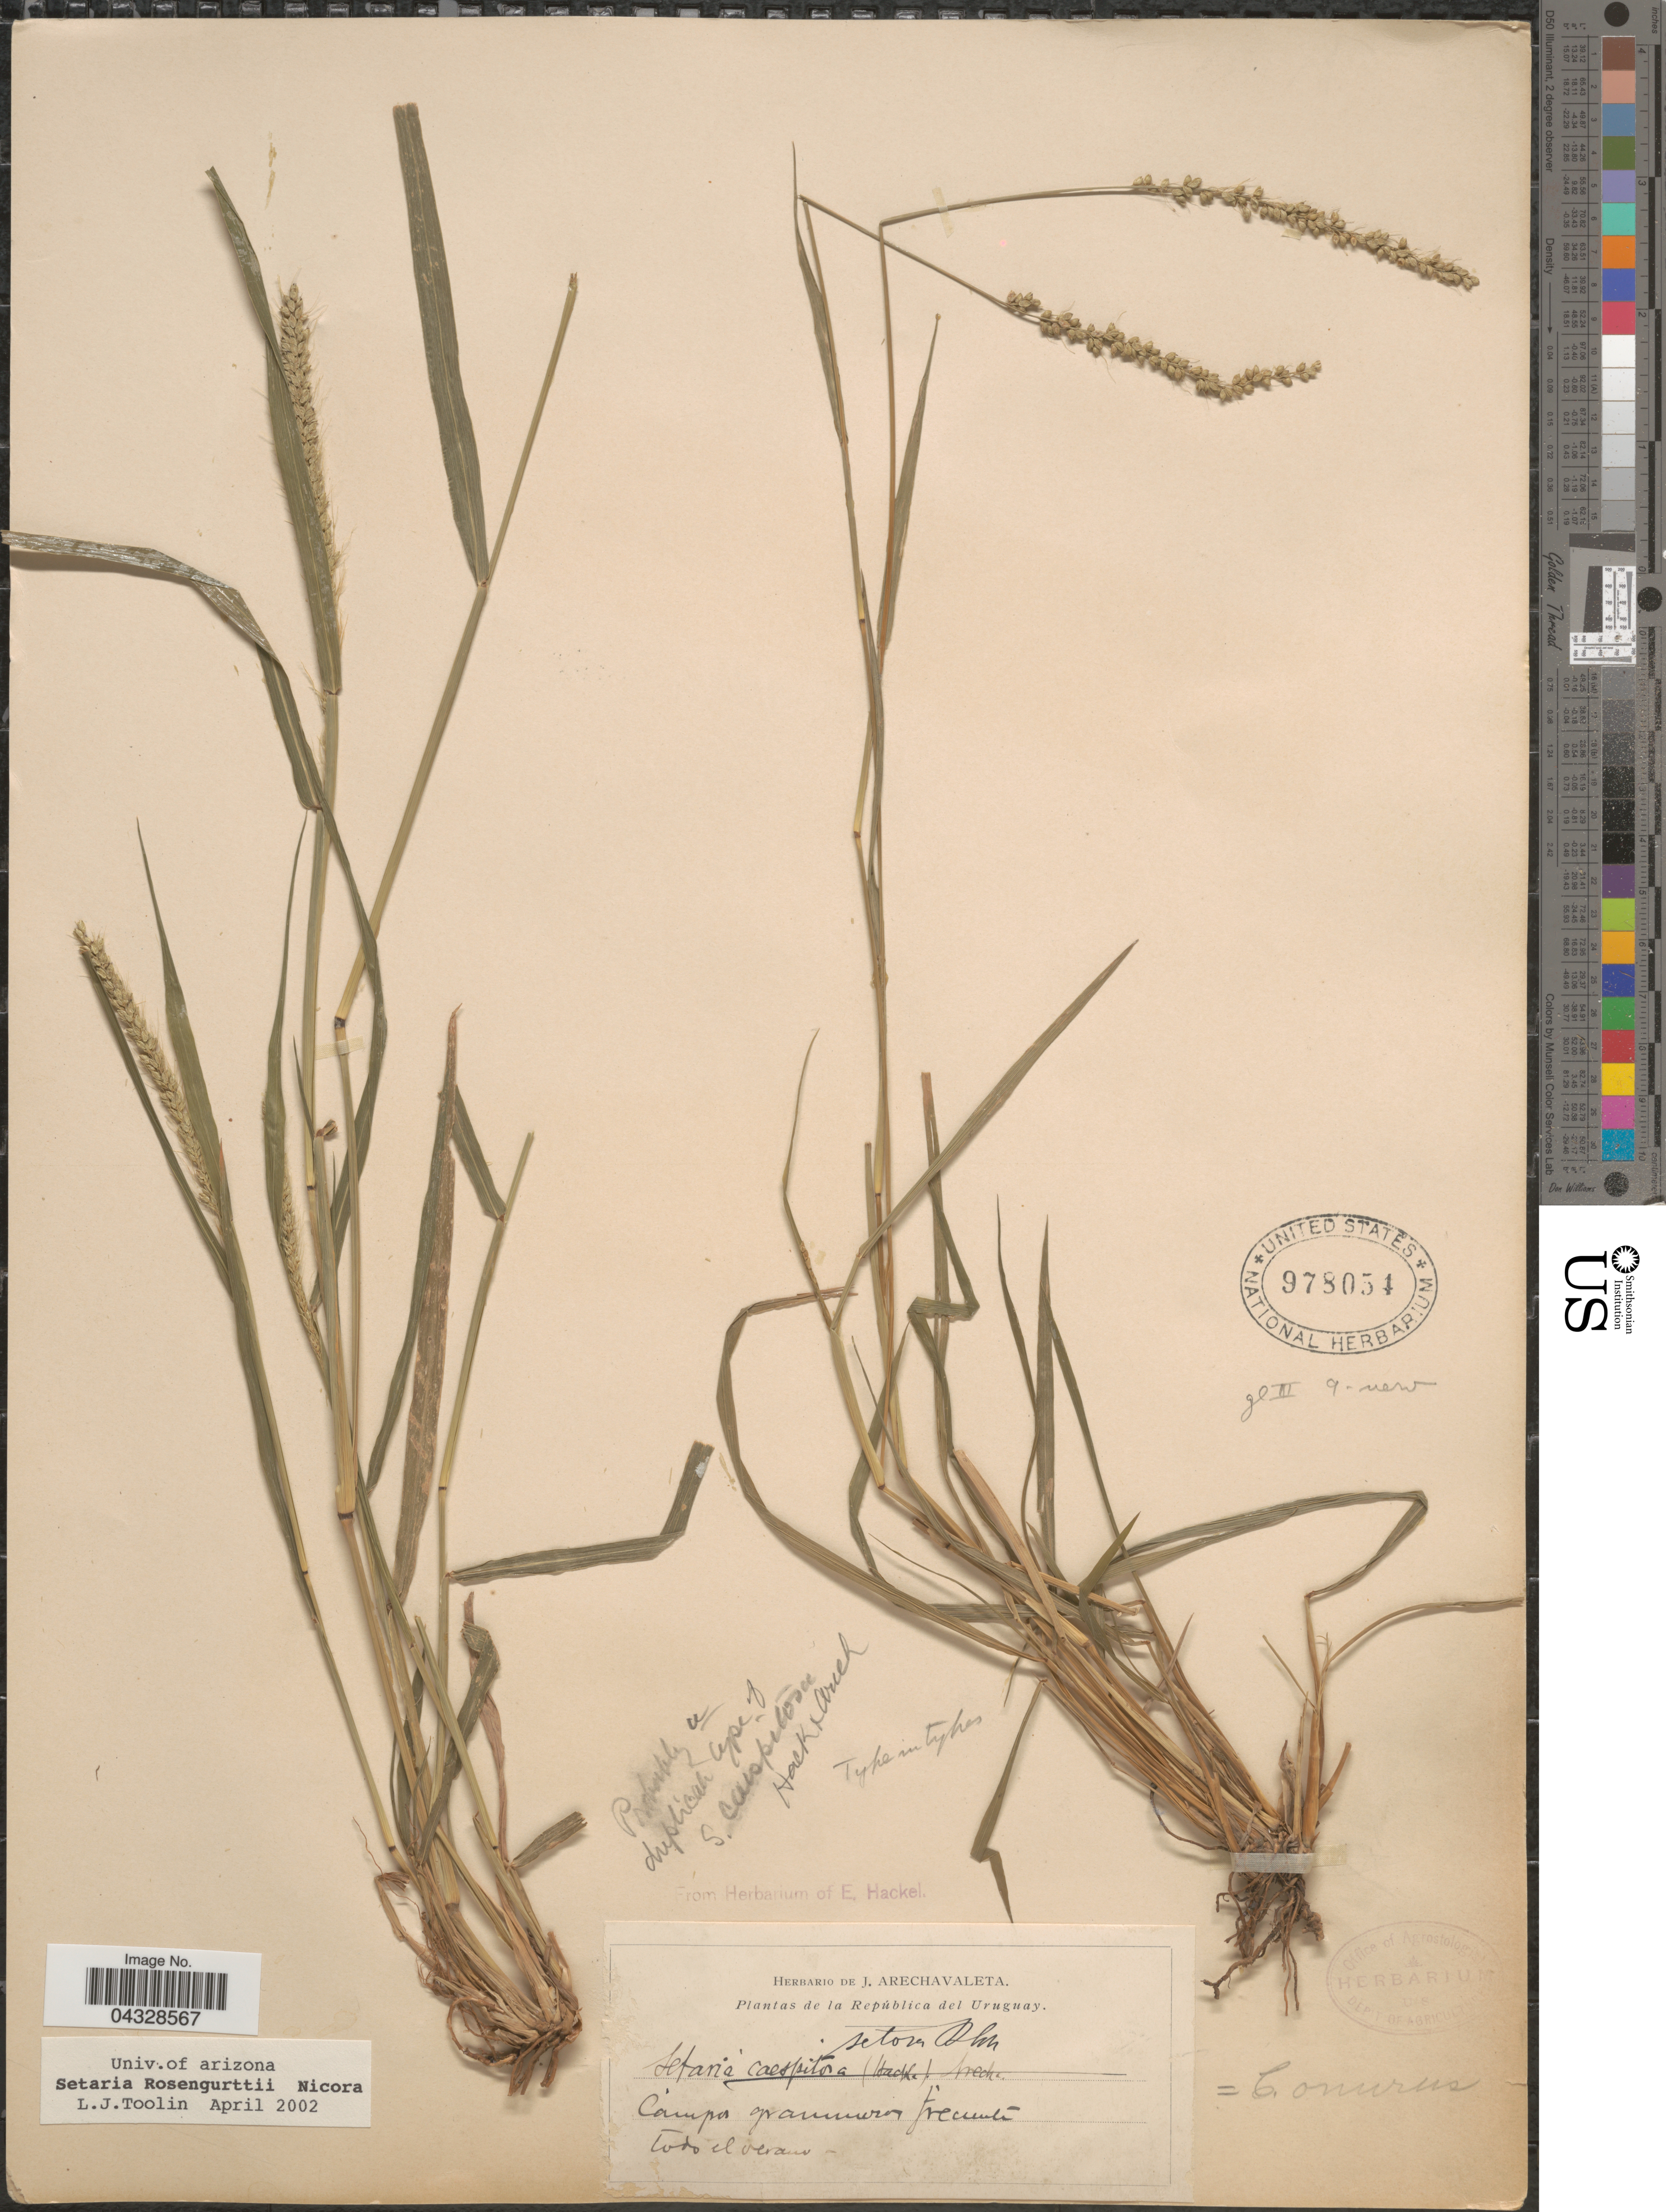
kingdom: Plantae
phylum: Tracheophyta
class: Liliopsida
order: Poales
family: Poaceae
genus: Setaria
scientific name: Setaria rosengurttii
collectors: ex herb. de J. Arechavaleta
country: Uruguay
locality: República del Uruguay. Campos graminosos frecuente todos el verano.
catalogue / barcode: US 978054